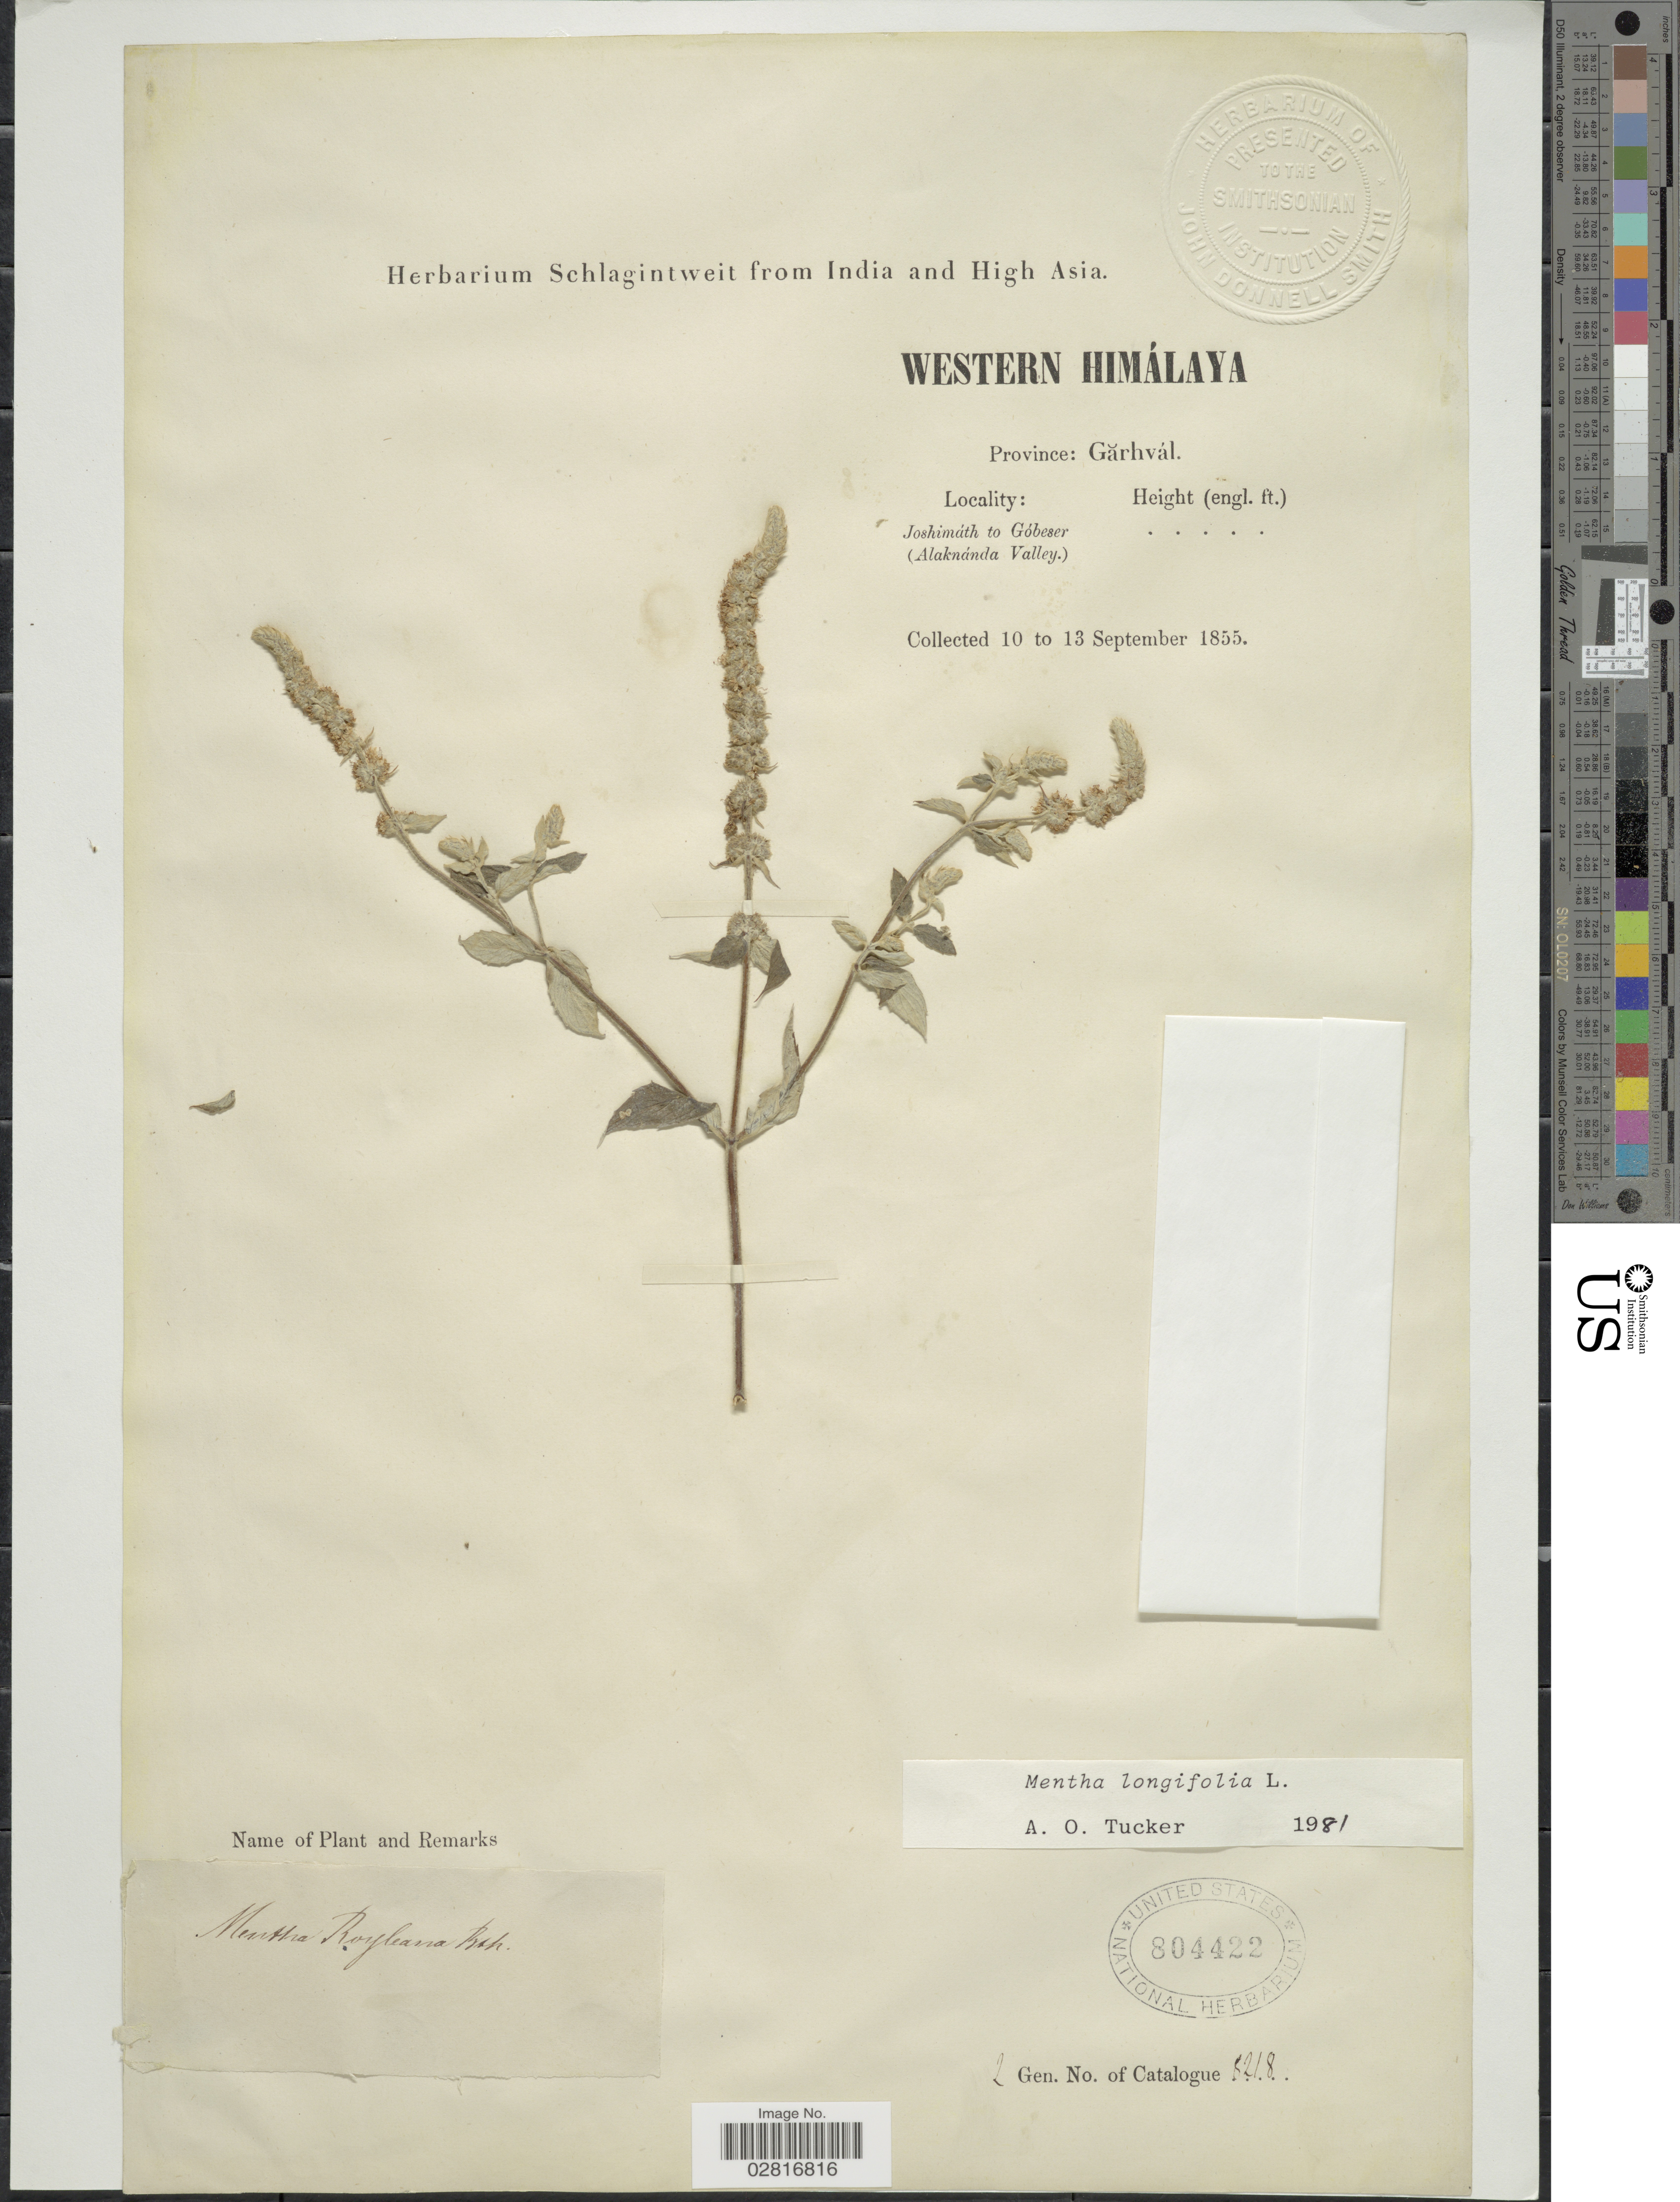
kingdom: Plantae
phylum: Tracheophyta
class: Magnoliopsida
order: Lamiales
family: Lamiaceae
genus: Mentha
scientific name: Mentha longifolia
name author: (L.) L.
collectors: ex herb. Schlagintweit from India and High Asia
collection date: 1855-09-10/1855-09-13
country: India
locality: Western Himálaya, Province: Gârhvál, Joshimáth to Góbeser (Alaknánda Valley).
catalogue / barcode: US 804422